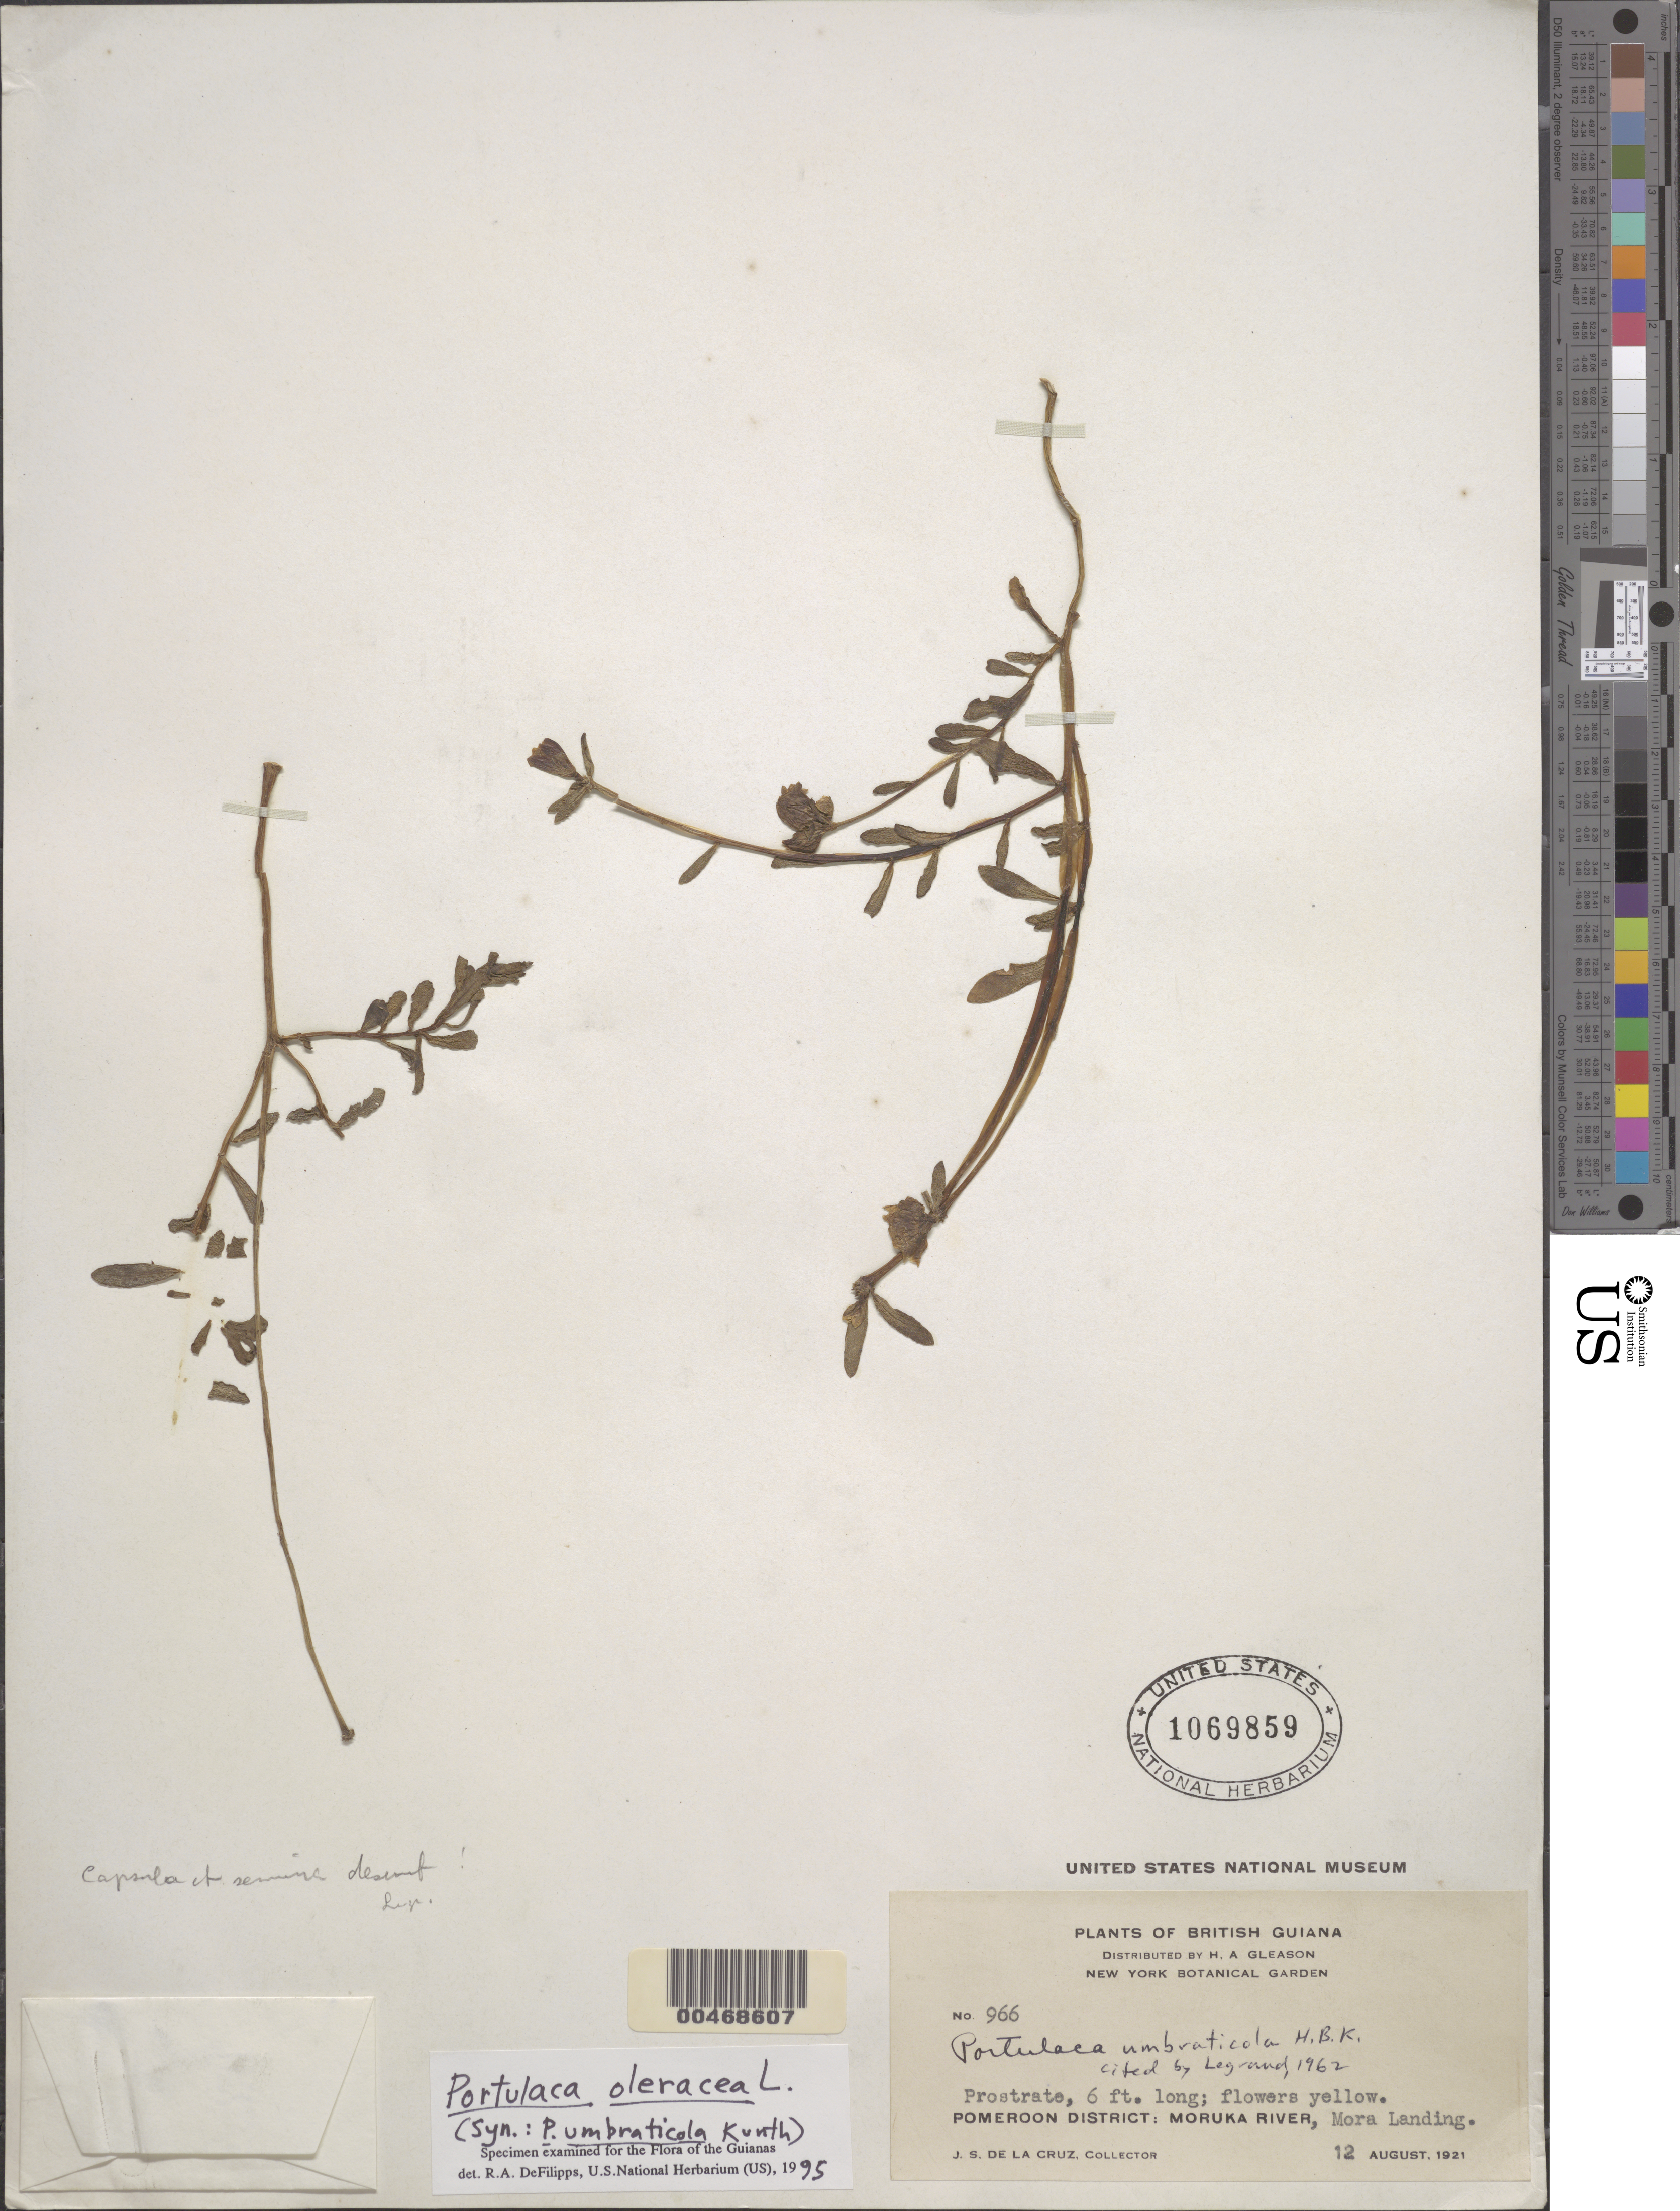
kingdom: Plantae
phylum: Tracheophyta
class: Magnoliopsida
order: Caryophyllales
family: Portulacaceae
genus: Portulaca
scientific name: Portulaca oleracea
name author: L.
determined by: DeFilipps, R. A.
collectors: J. S. de la Cruz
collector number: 966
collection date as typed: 12 Aug 1921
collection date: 1921-08-12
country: Guyana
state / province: Pomeroon-Supenaam (?)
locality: Moruka River, Mora Landing. [In former Pomeroon Region.]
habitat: River landing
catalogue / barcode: US 1069859